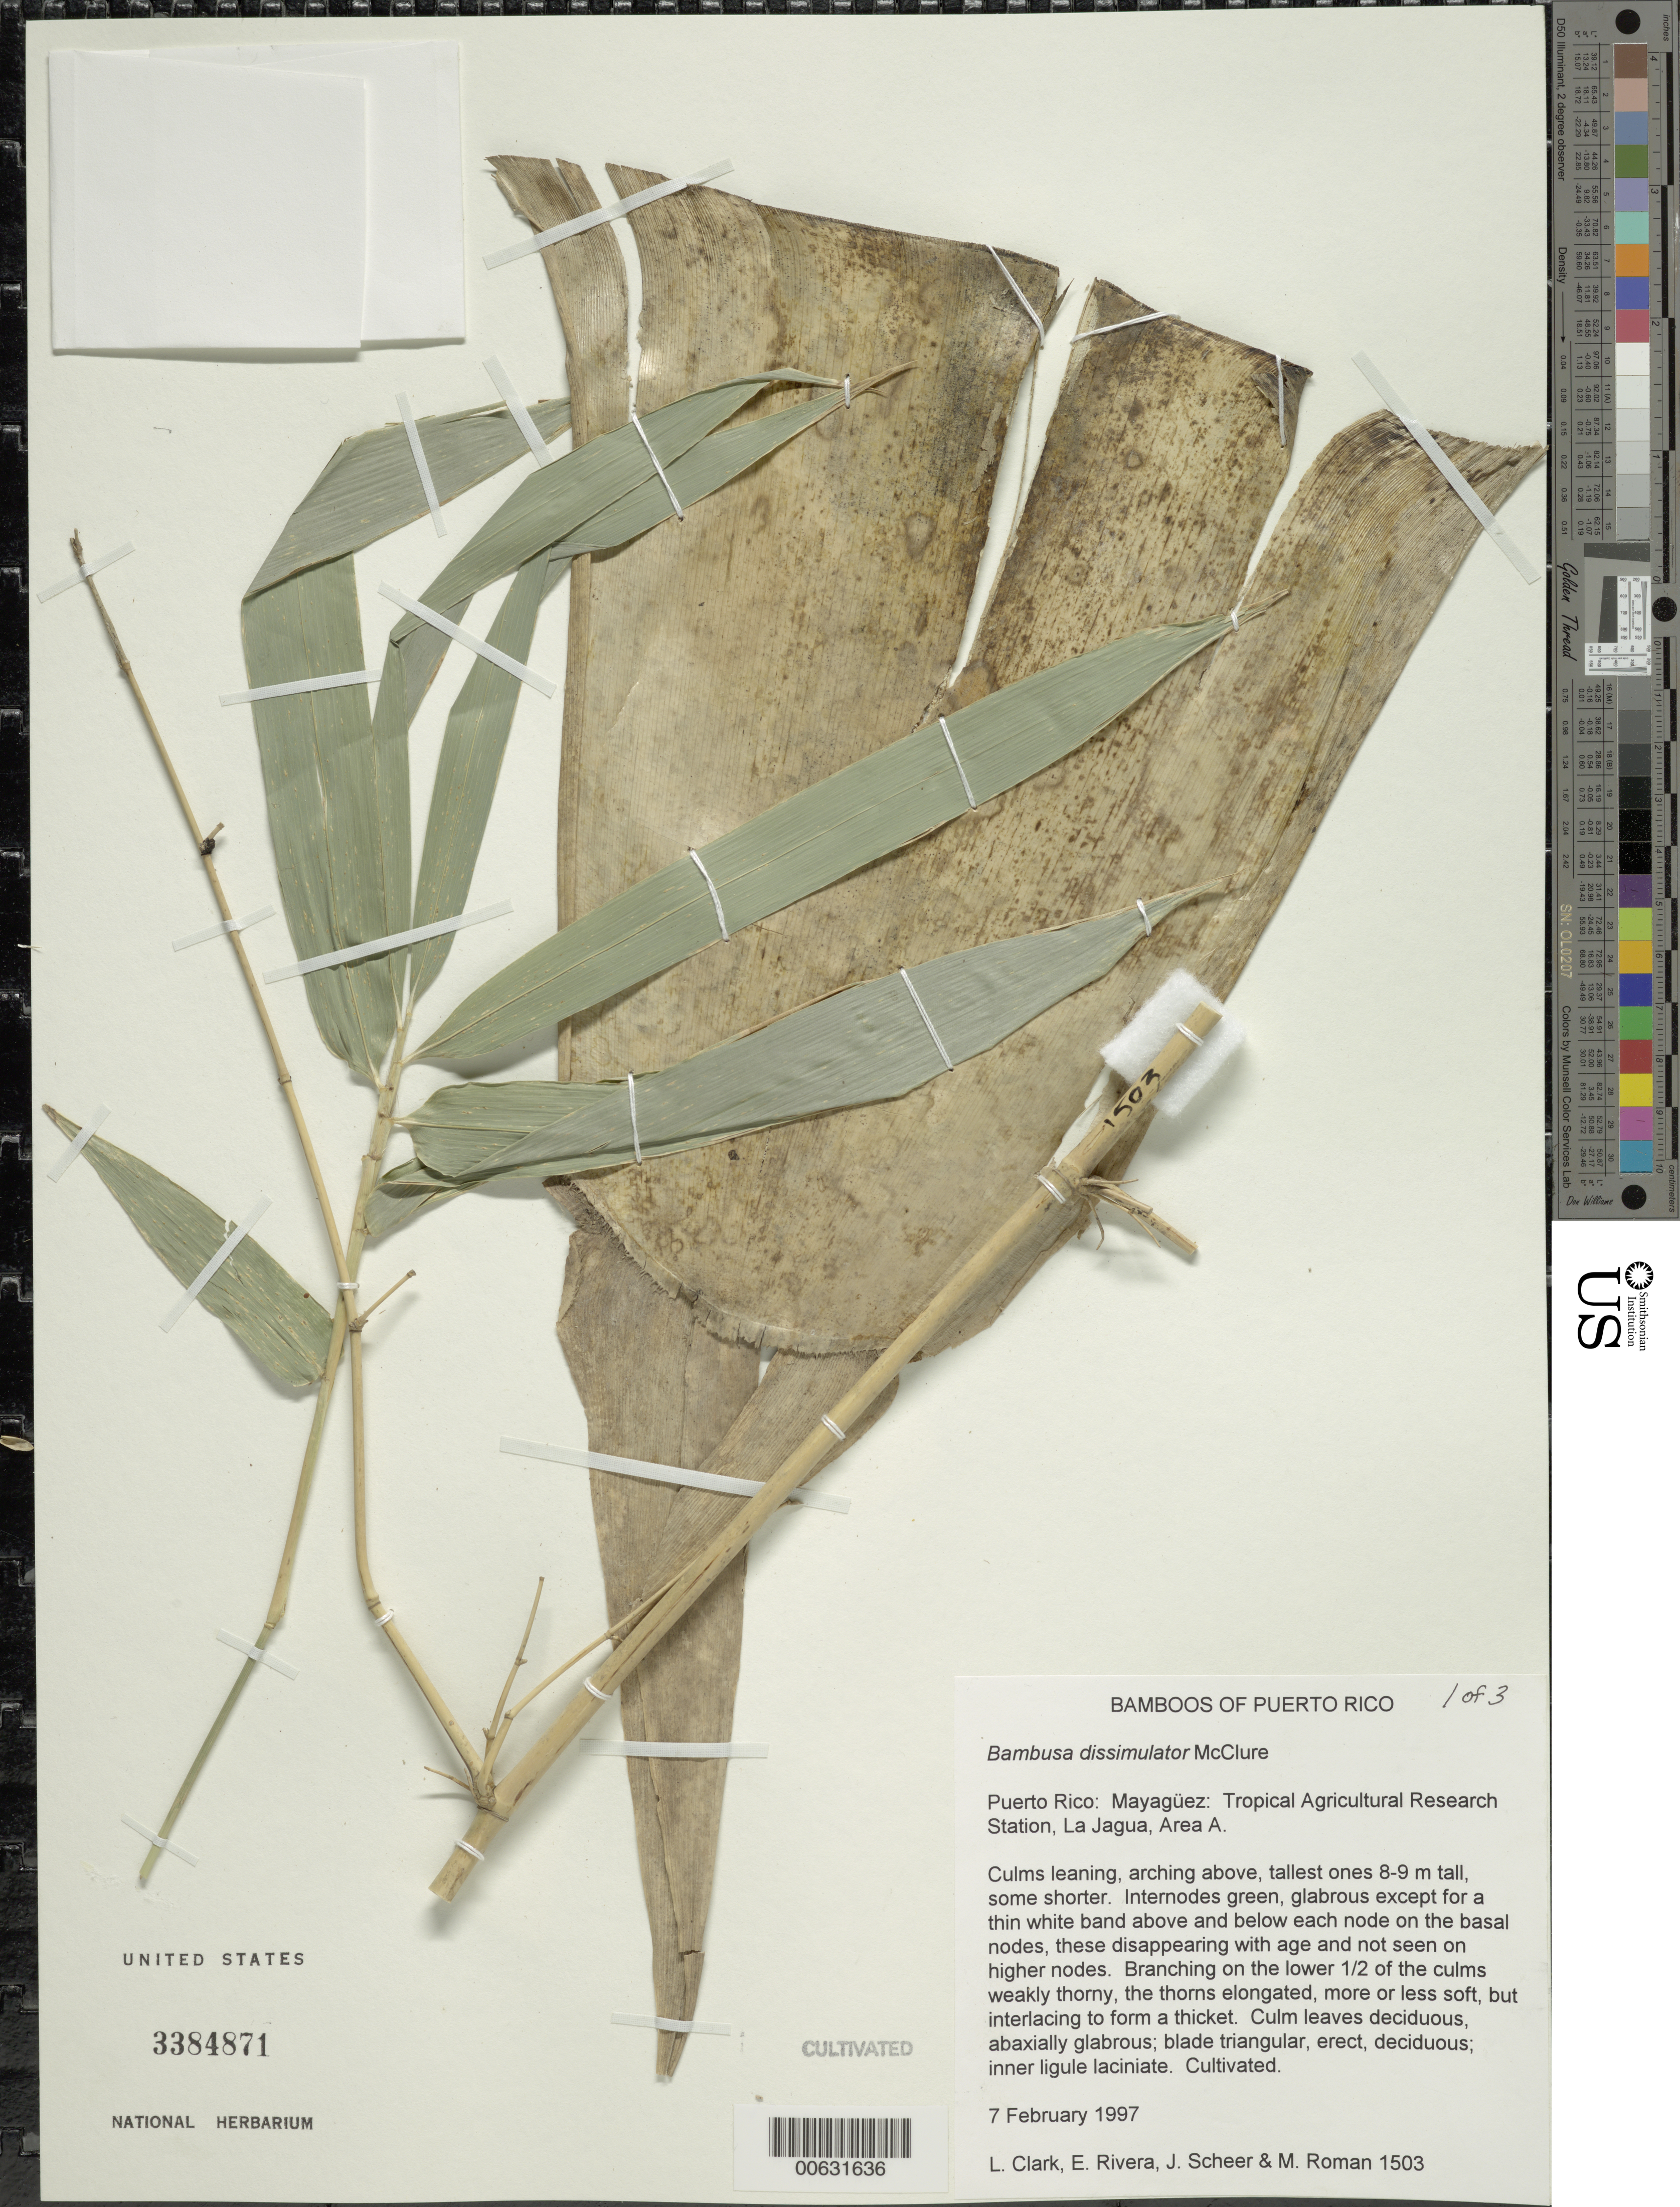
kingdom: Plantae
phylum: Tracheophyta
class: Liliopsida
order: Poales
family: Poaceae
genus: Bambusa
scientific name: Bambusa dissimulator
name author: McClure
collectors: L. G. Clark, E. Rivera, J. Scheer & M. Román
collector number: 1503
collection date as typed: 07 Feb 1997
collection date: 1997-02-07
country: Puerto Rico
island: Greater Antilles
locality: Mayaguez, tropical agricultural research station, la jagua, area "a"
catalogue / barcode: US 3384871